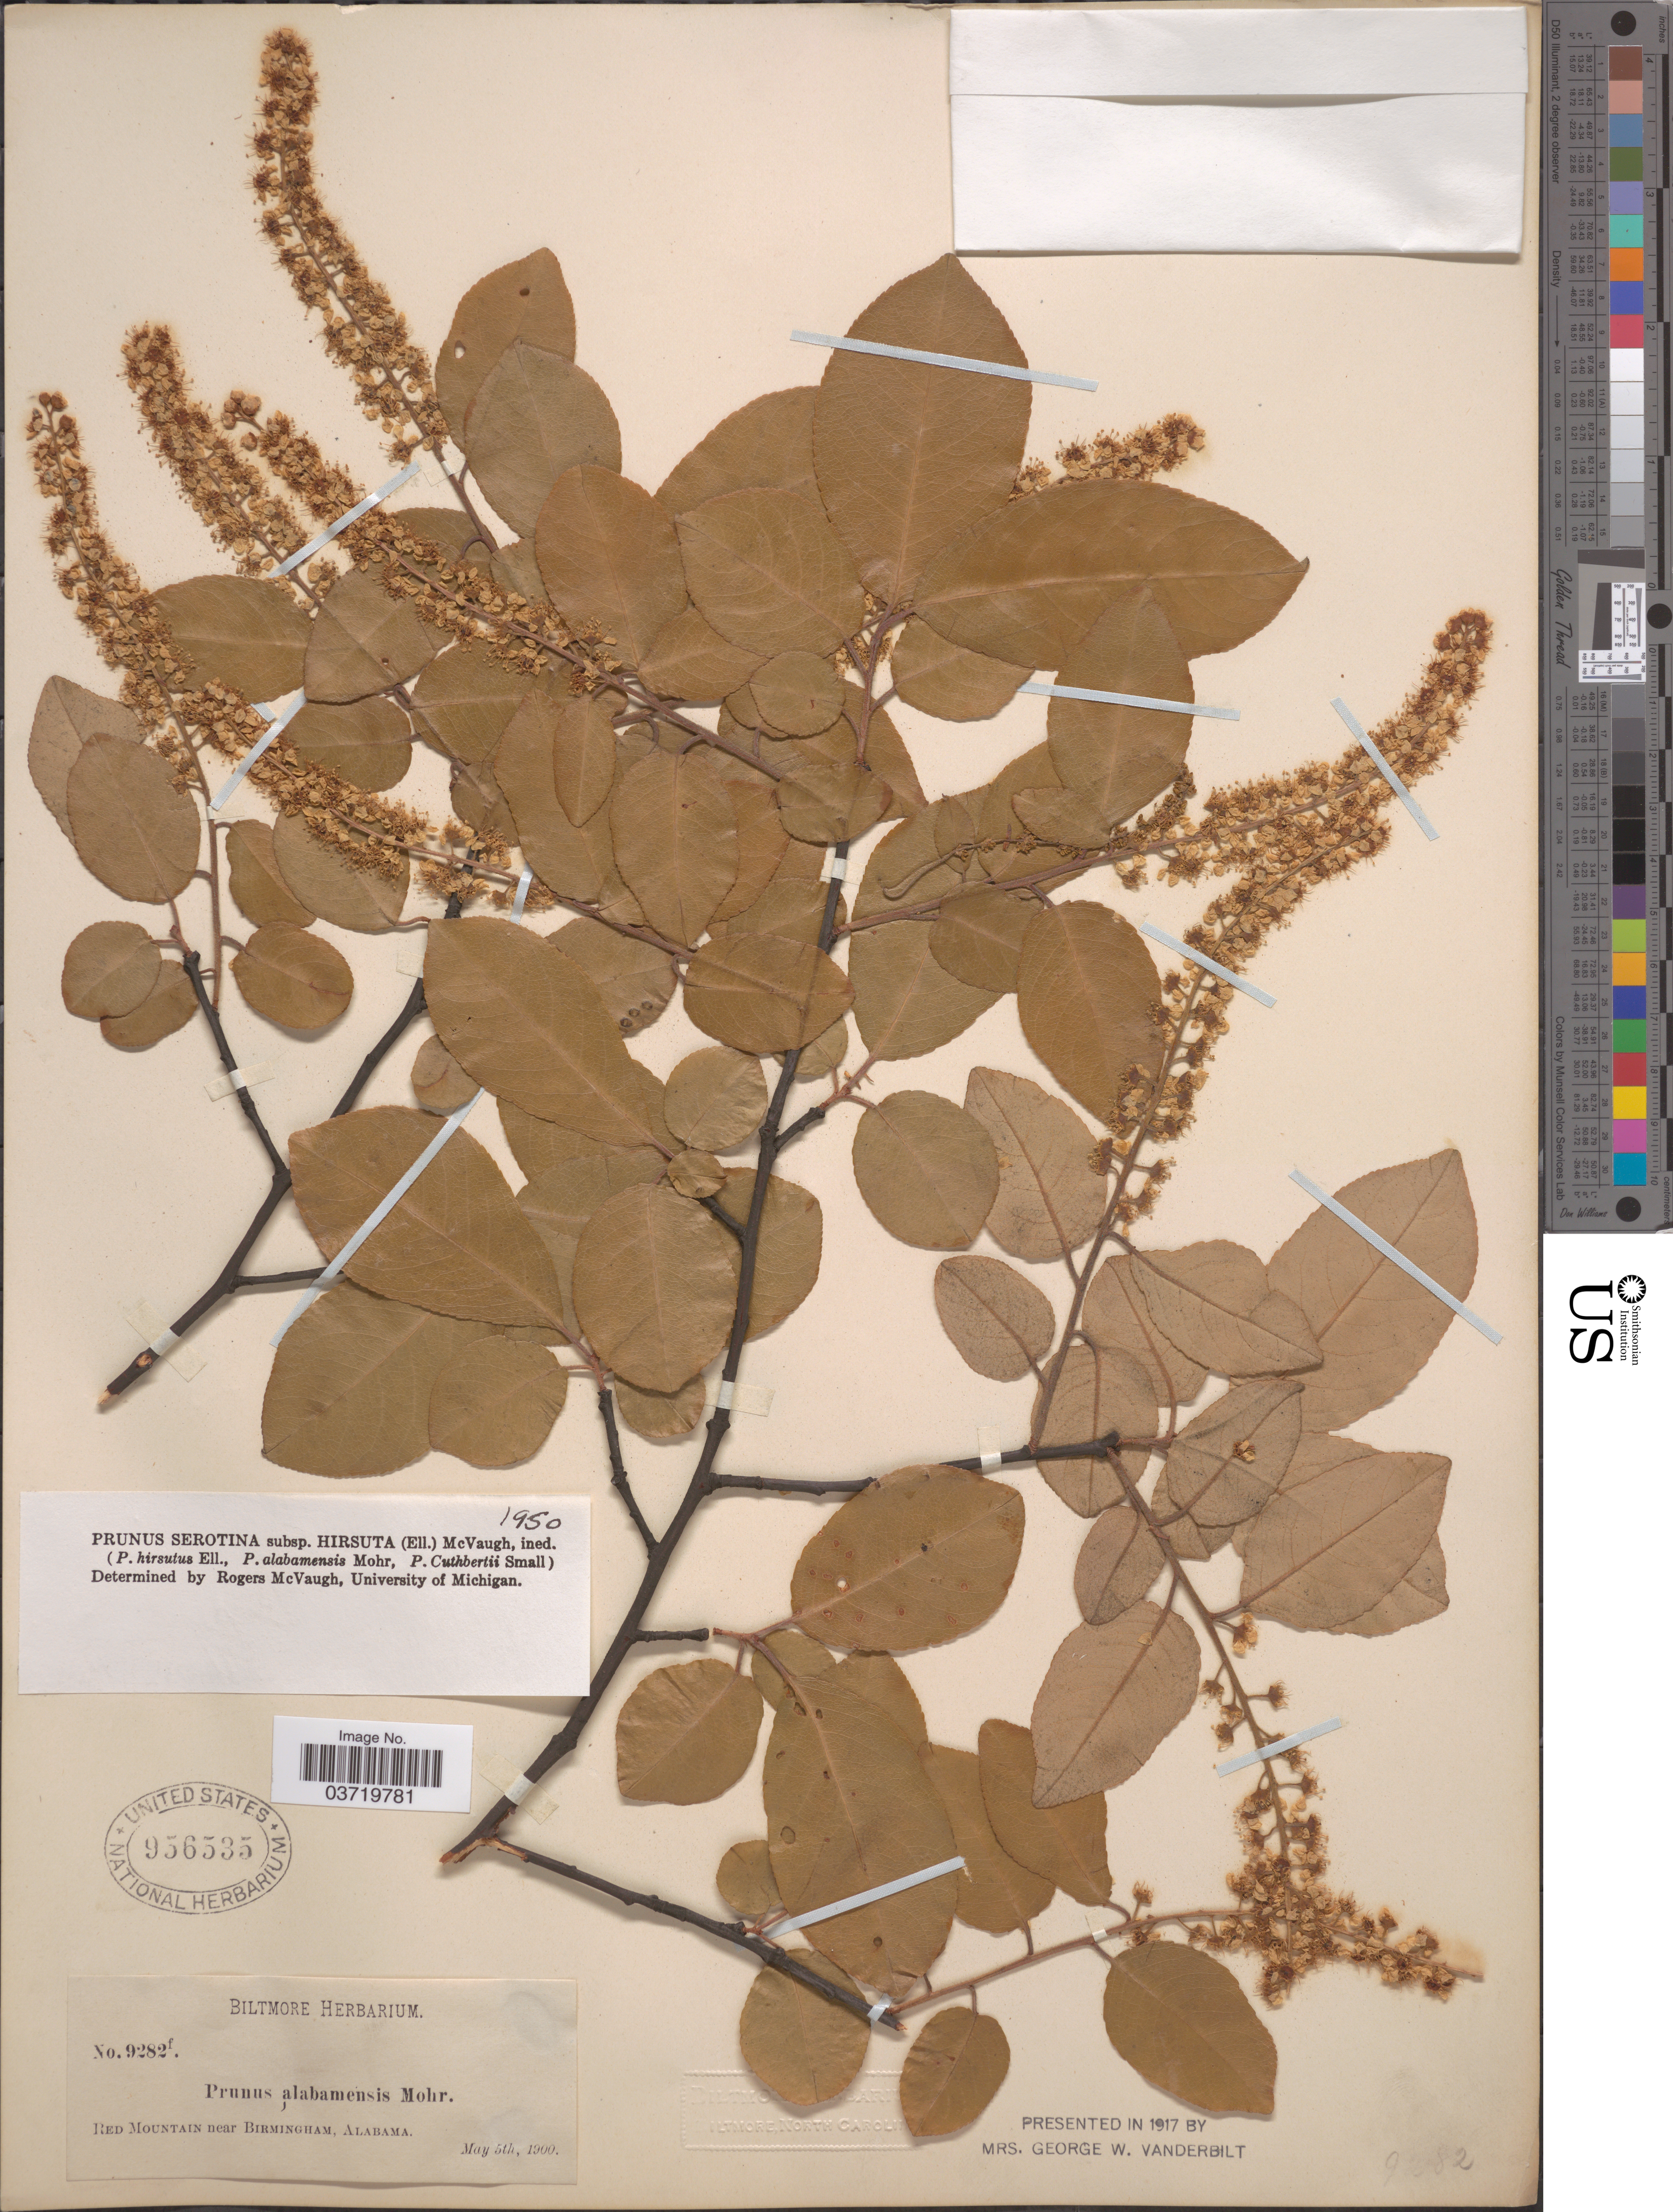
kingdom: Plantae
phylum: Tracheophyta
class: Magnoliopsida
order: Rosales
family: Rosaceae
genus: Prunus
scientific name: Prunus serotina var. serotina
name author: Ehrh.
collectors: ex herb. Biltmore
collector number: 9282f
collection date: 1900-05-05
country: United States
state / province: Alabama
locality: Red Mountain near Birmingham.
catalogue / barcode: US 956535